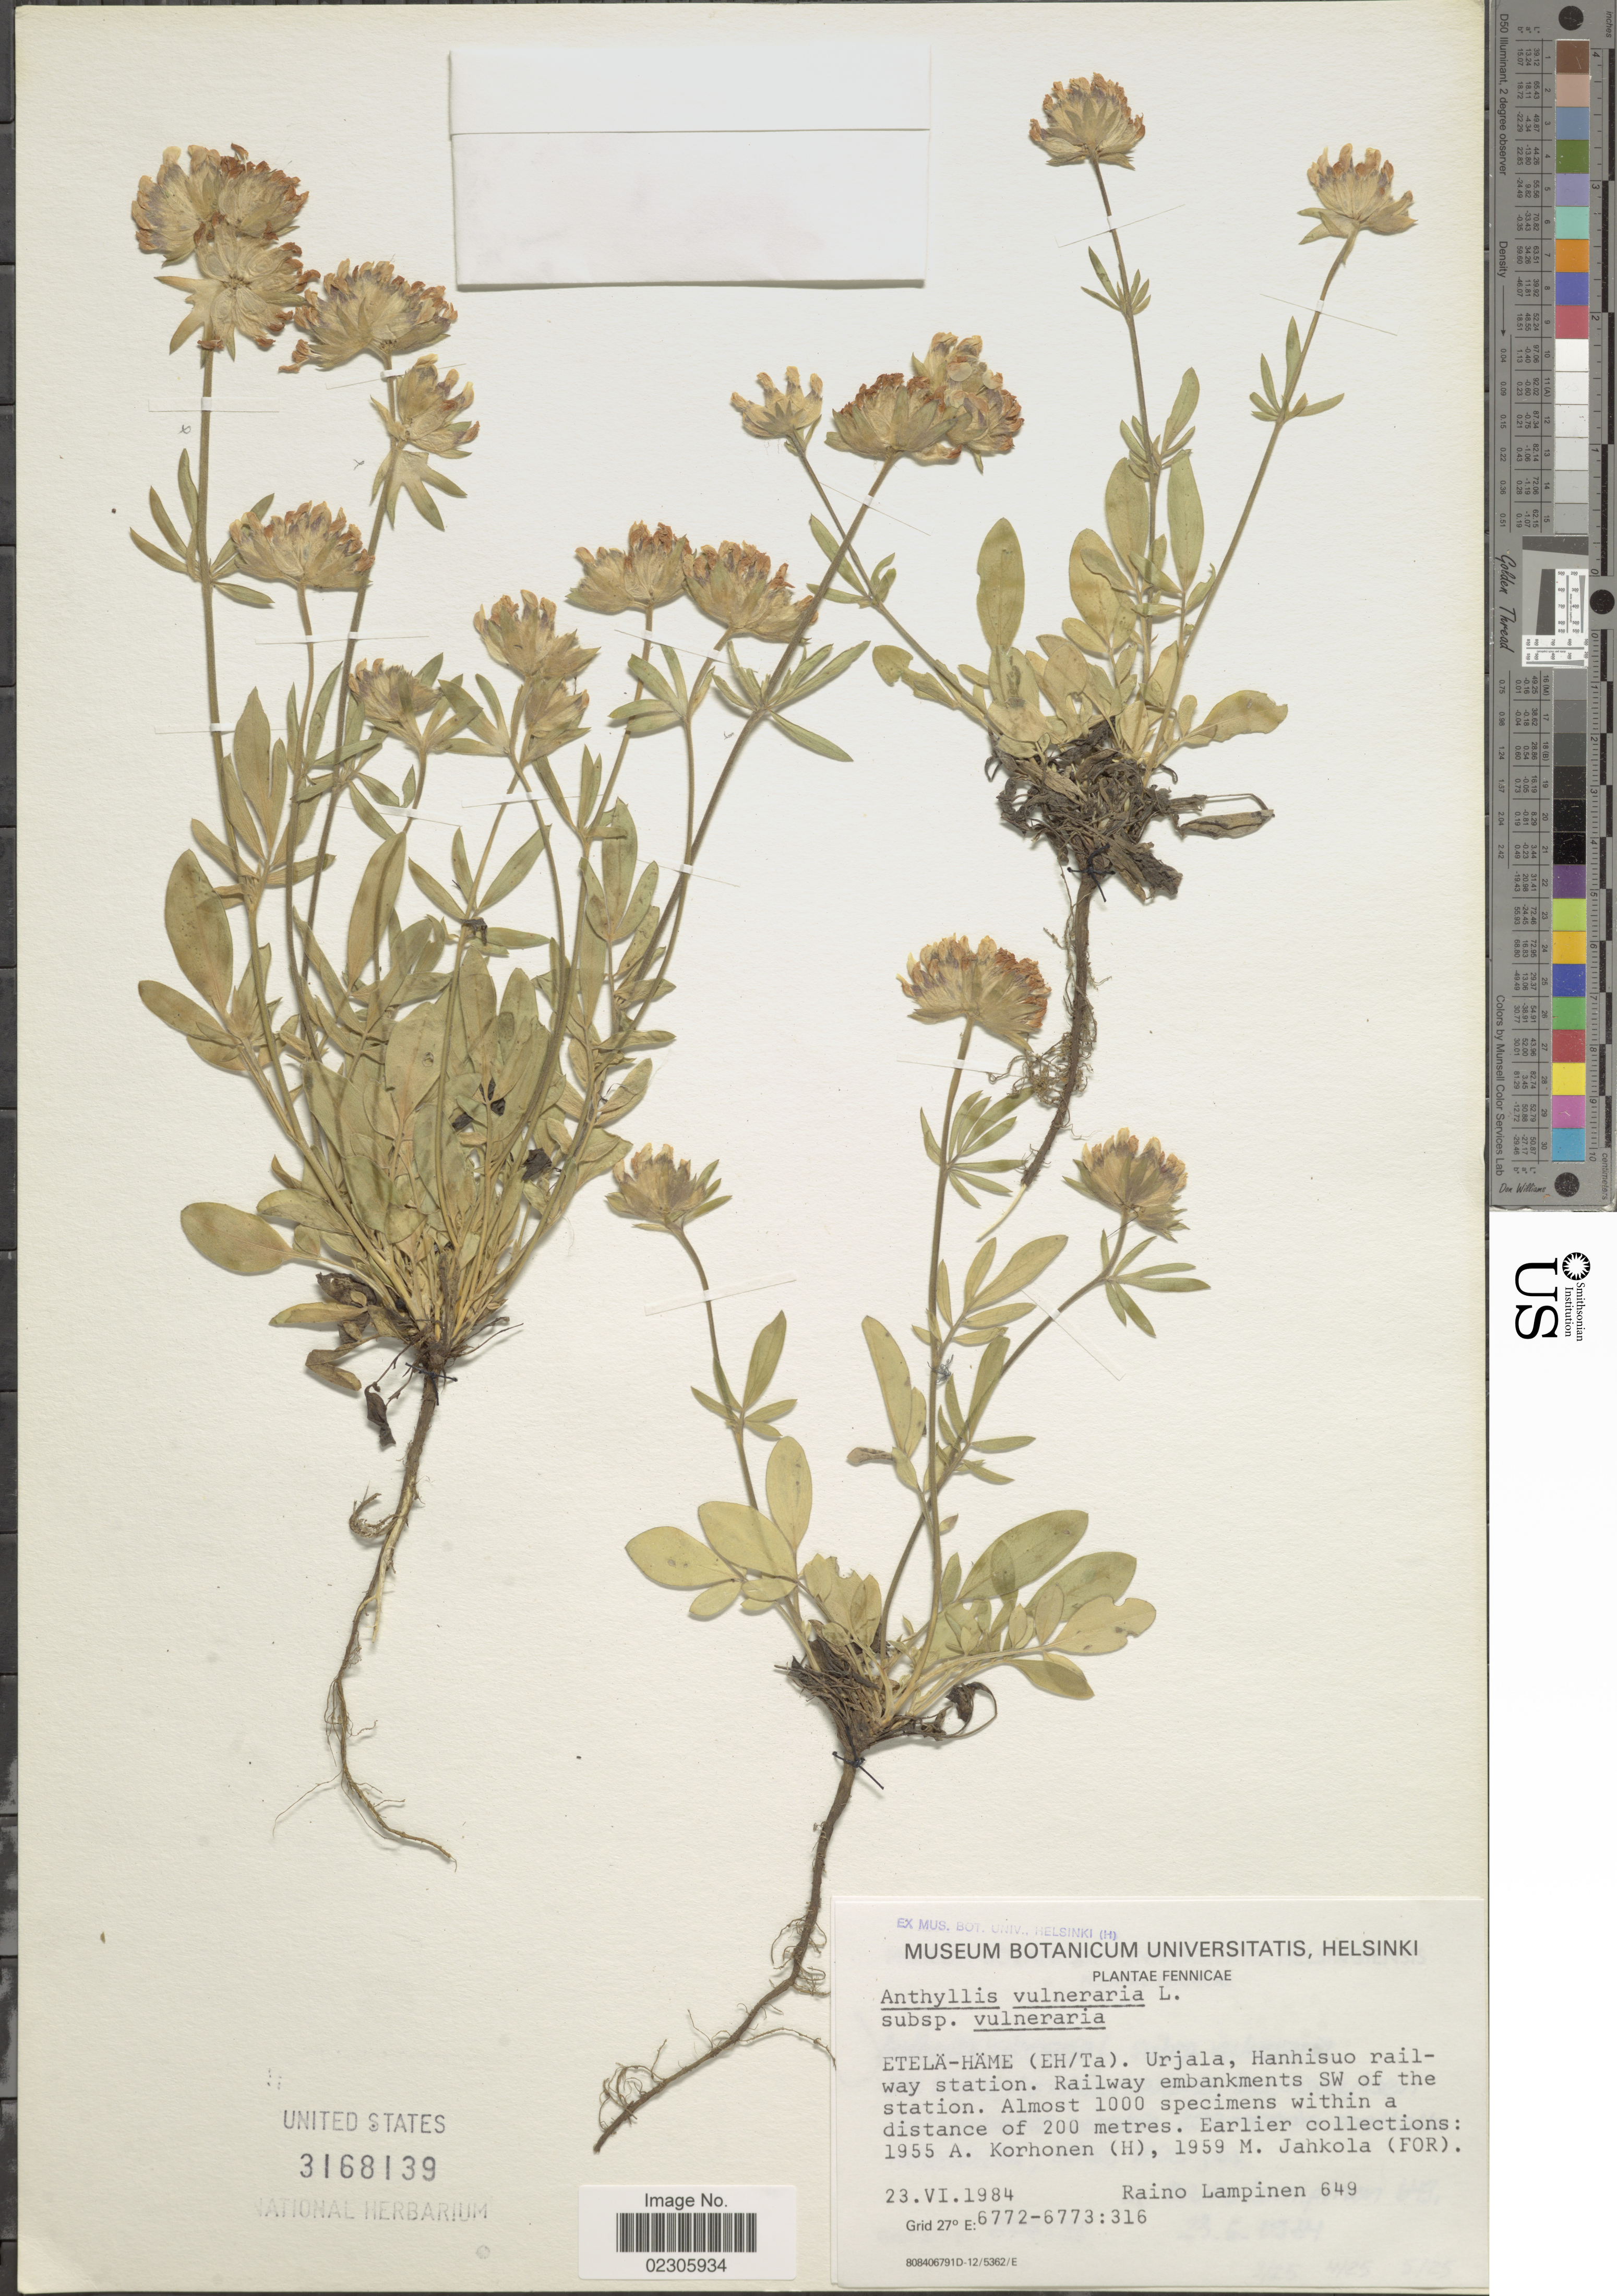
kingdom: Plantae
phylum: Tracheophyta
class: Magnoliopsida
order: Fabales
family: Fabaceae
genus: Anthyllis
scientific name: Anthyllis vulneraria subsp. vulneraria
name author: L.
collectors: R. Lampinen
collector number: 649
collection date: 1984-06-23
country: Finland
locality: Fennicae, Etela-Hame (Eh/Ta), Urjala, Hanhisuo railway station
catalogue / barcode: US 3168139